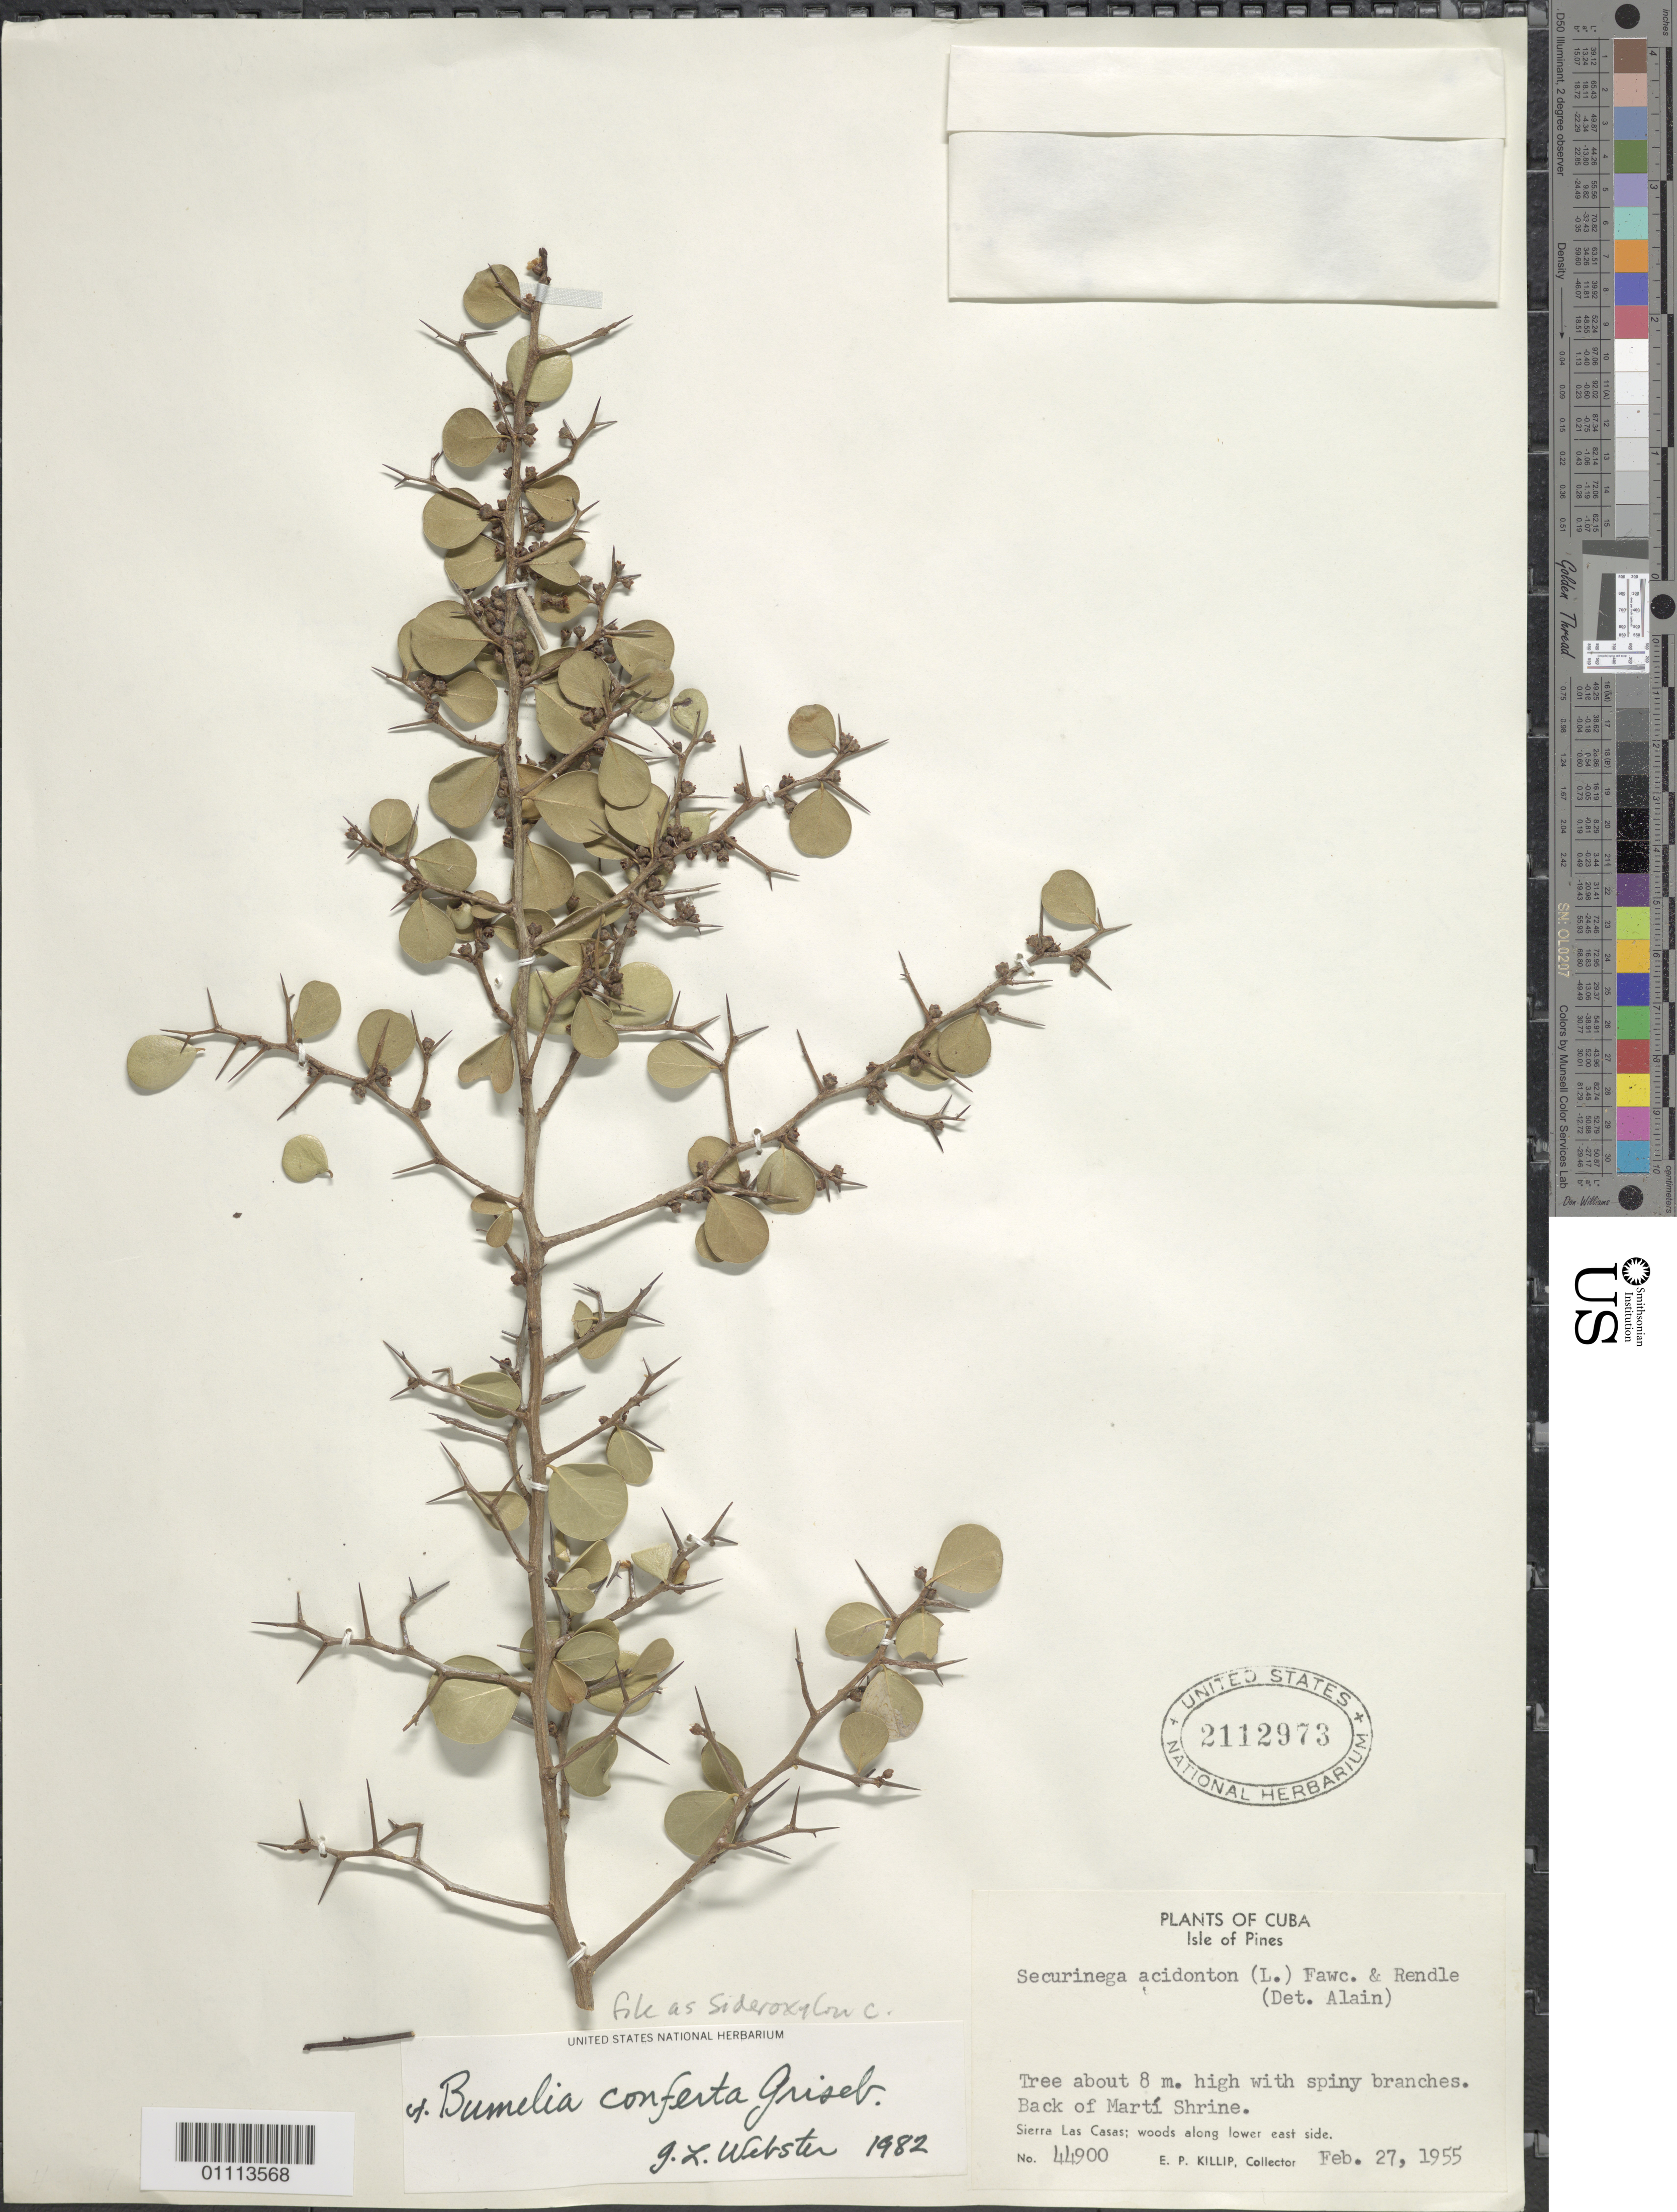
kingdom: Plantae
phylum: Tracheophyta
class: Magnoliopsida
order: Ericales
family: Sapotaceae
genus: Sideroxylon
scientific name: Sideroxylon confertum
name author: C. Wright in Sauvalle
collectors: E. P. Killip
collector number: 44900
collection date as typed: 27 Feb 1955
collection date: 1955-02-27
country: Cuba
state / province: Isla de La Juventud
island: Isla de la Juventud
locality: Isle of Pines, back of Marti Shrine; Sierra Las Casas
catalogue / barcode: US 2112973